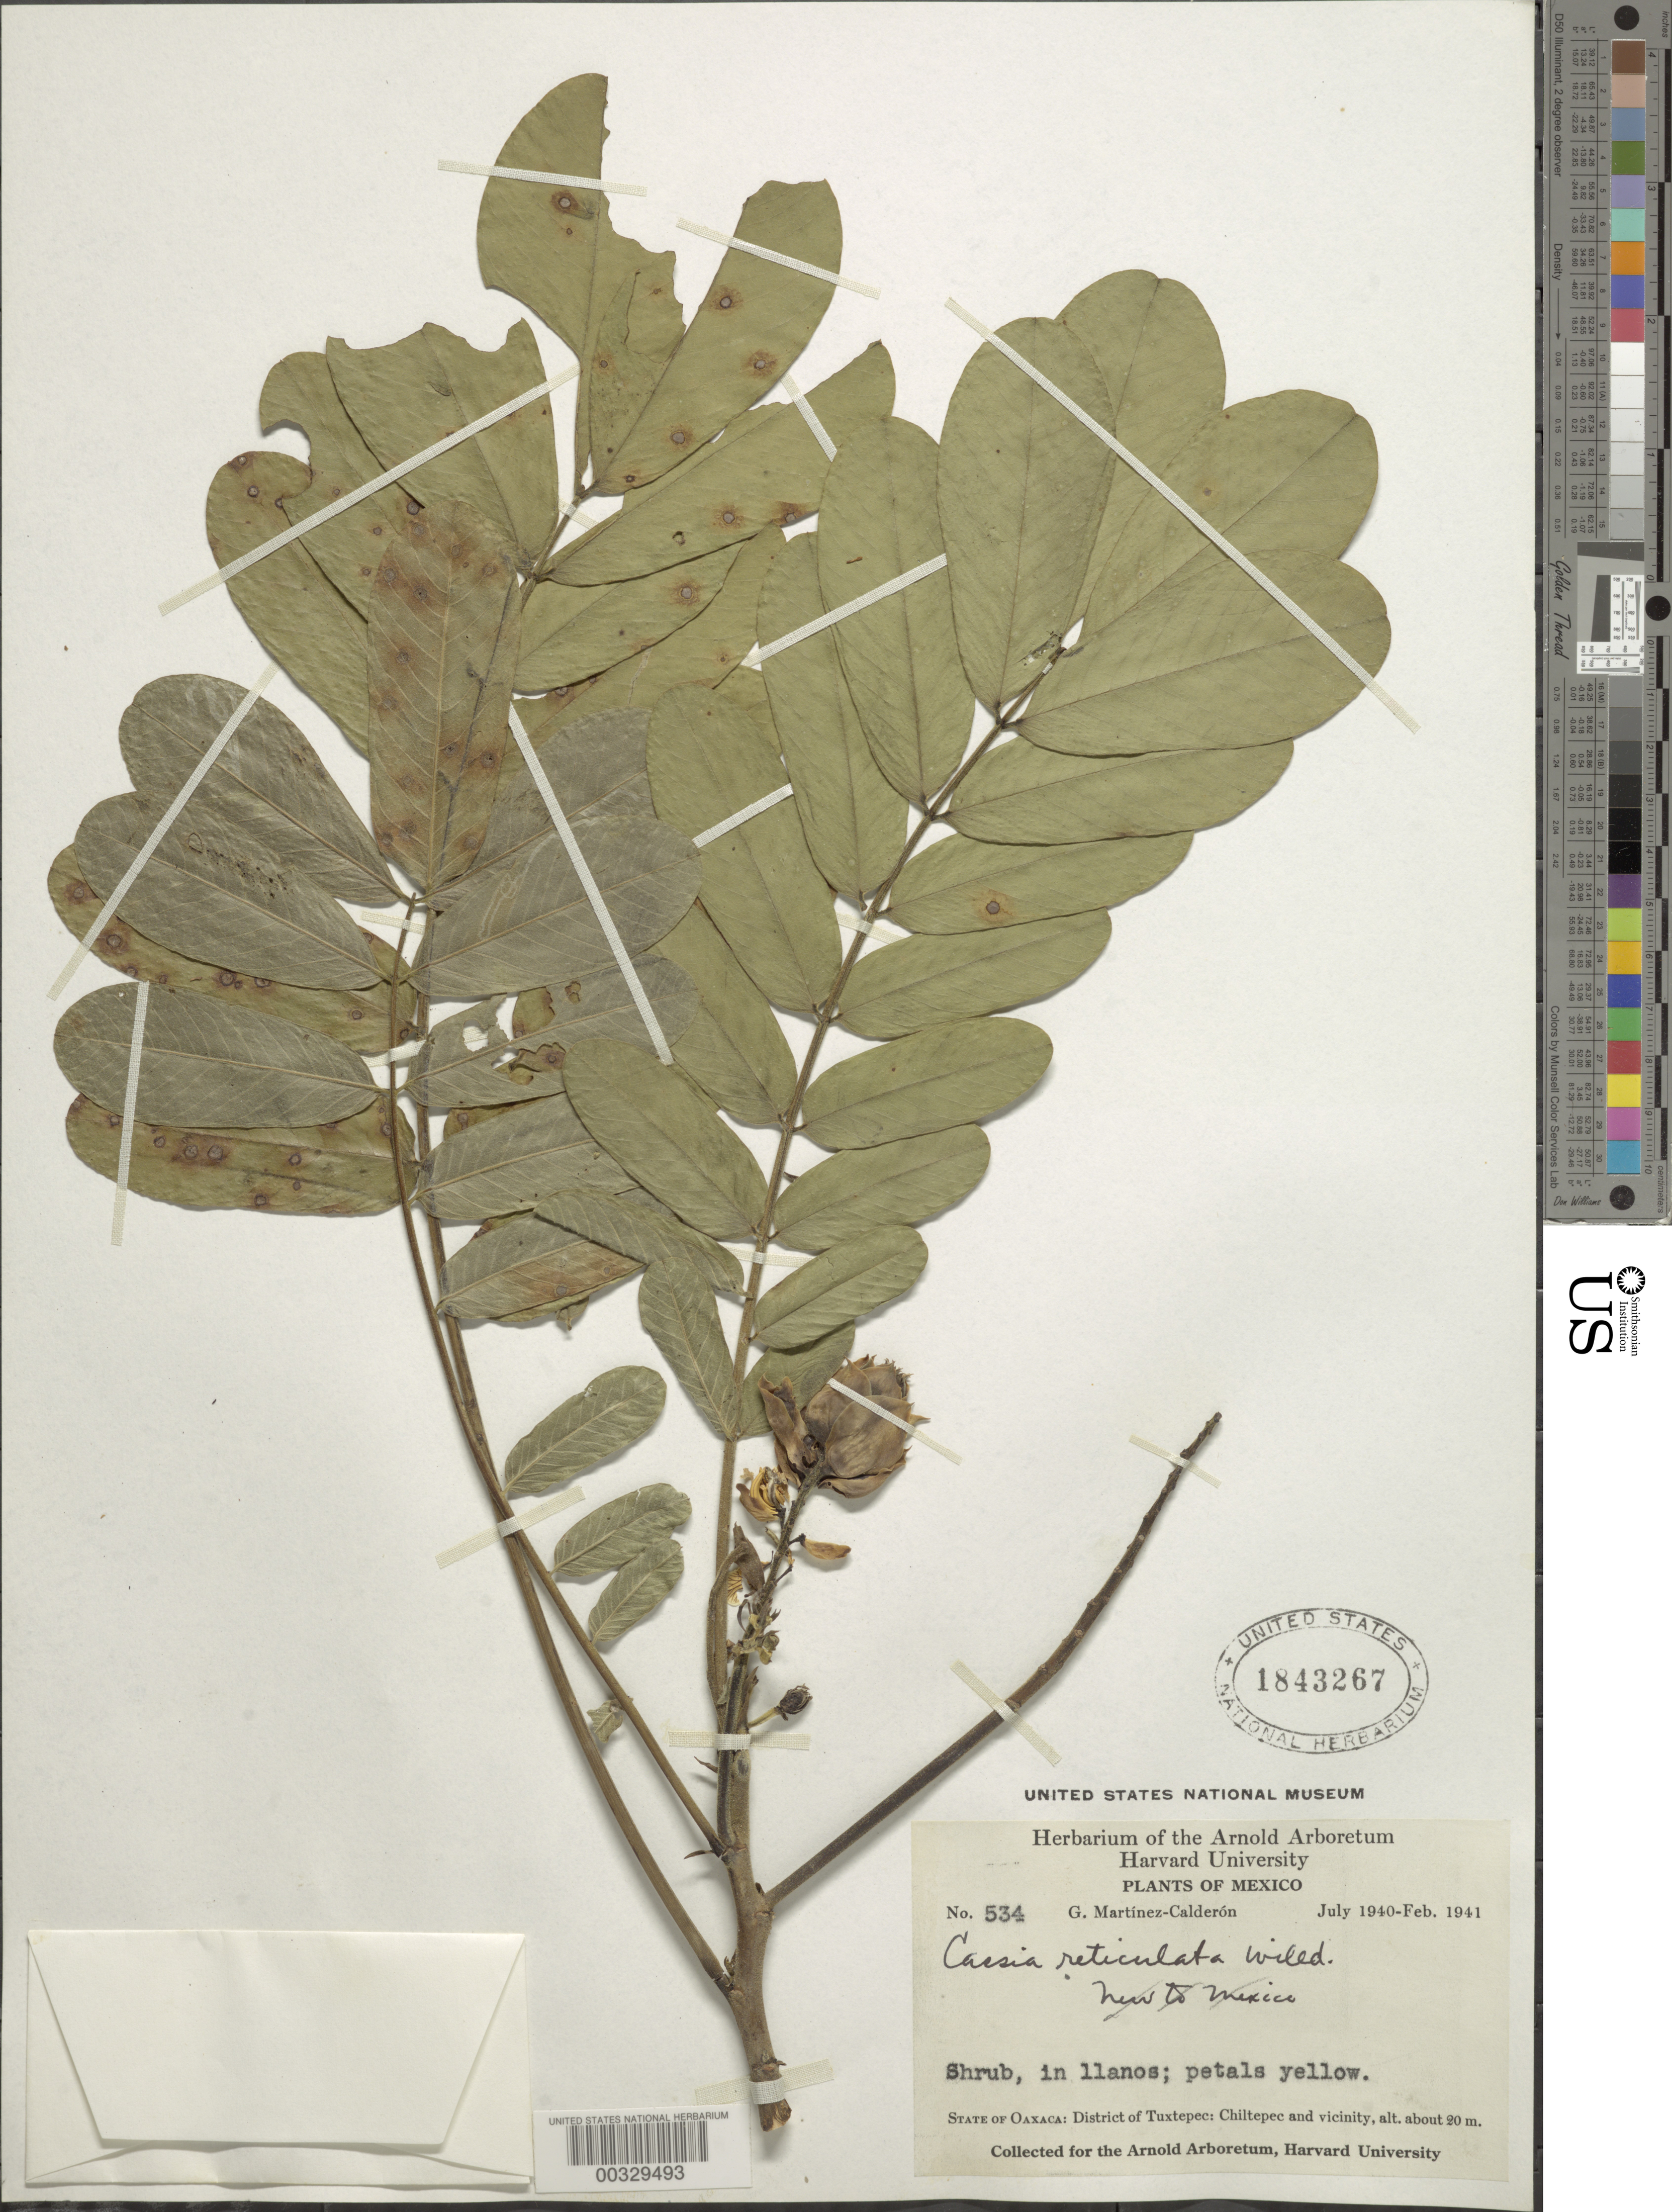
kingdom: Plantae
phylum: Tracheophyta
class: Magnoliopsida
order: Fabales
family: Fabaceae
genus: Senna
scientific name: Senna reticulata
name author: (Willd.) H.S. Irwin & Barneby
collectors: G. Martínez Calderón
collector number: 534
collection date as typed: Jul 1940 to -- Feb 1941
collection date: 1940-07/1941-02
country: Mexico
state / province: Oaxaca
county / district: San Juan Bautista Tuxtepec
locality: Tuxtepec mun. (?), Chiltepec and vicinity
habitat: In llanos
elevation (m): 20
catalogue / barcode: US 1843267